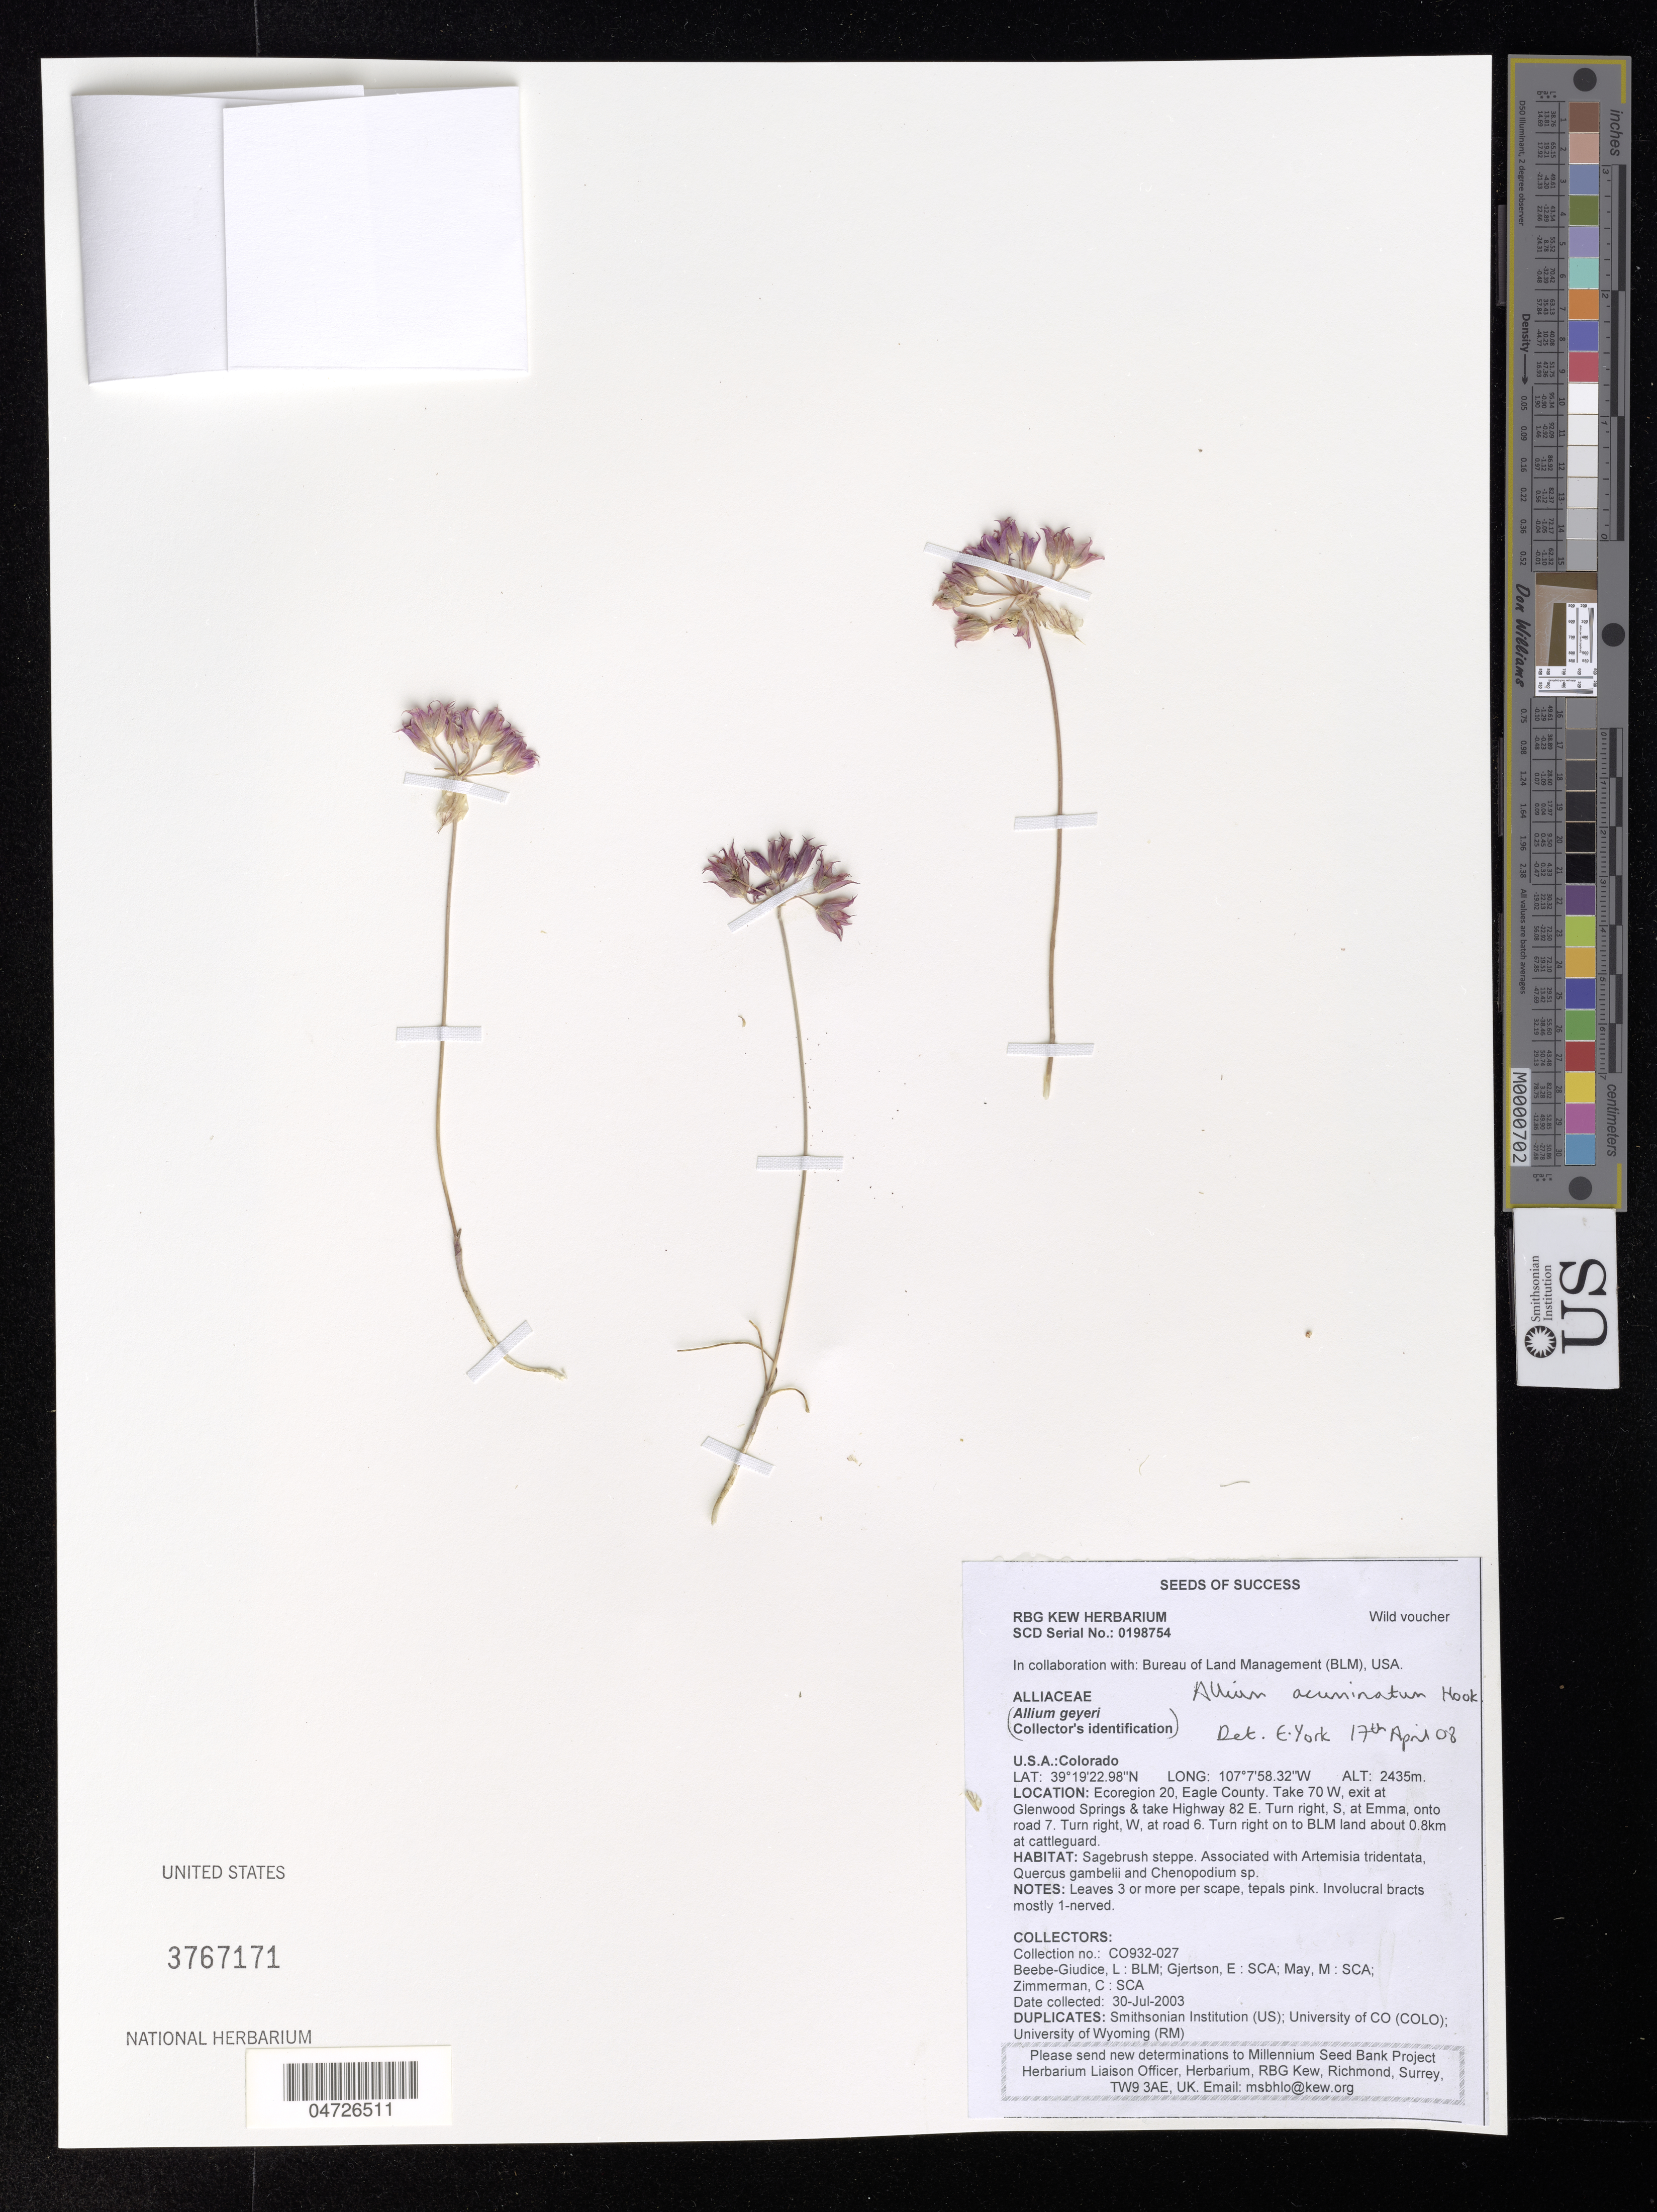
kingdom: Plantae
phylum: Tracheophyta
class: Liliopsida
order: Asparagales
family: Amaryllidaceae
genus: Allium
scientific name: Allium acuminatum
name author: Hook.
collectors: L. Beebe-Giudice, E. Gjertson, M. May & C. Zimmerman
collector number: CO932-027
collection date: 2003-07-30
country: United States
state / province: Colorado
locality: Ecoregion 20, Eagle County. Take 70 W, exit at Glenwood Springs & take Highway 82 E. Turn right, S, at Emma, onto road 7. Turn right, W, at road 6. Turn right on to BLM land about 0.8km at cattleguard.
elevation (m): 2435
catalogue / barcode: US 3767171